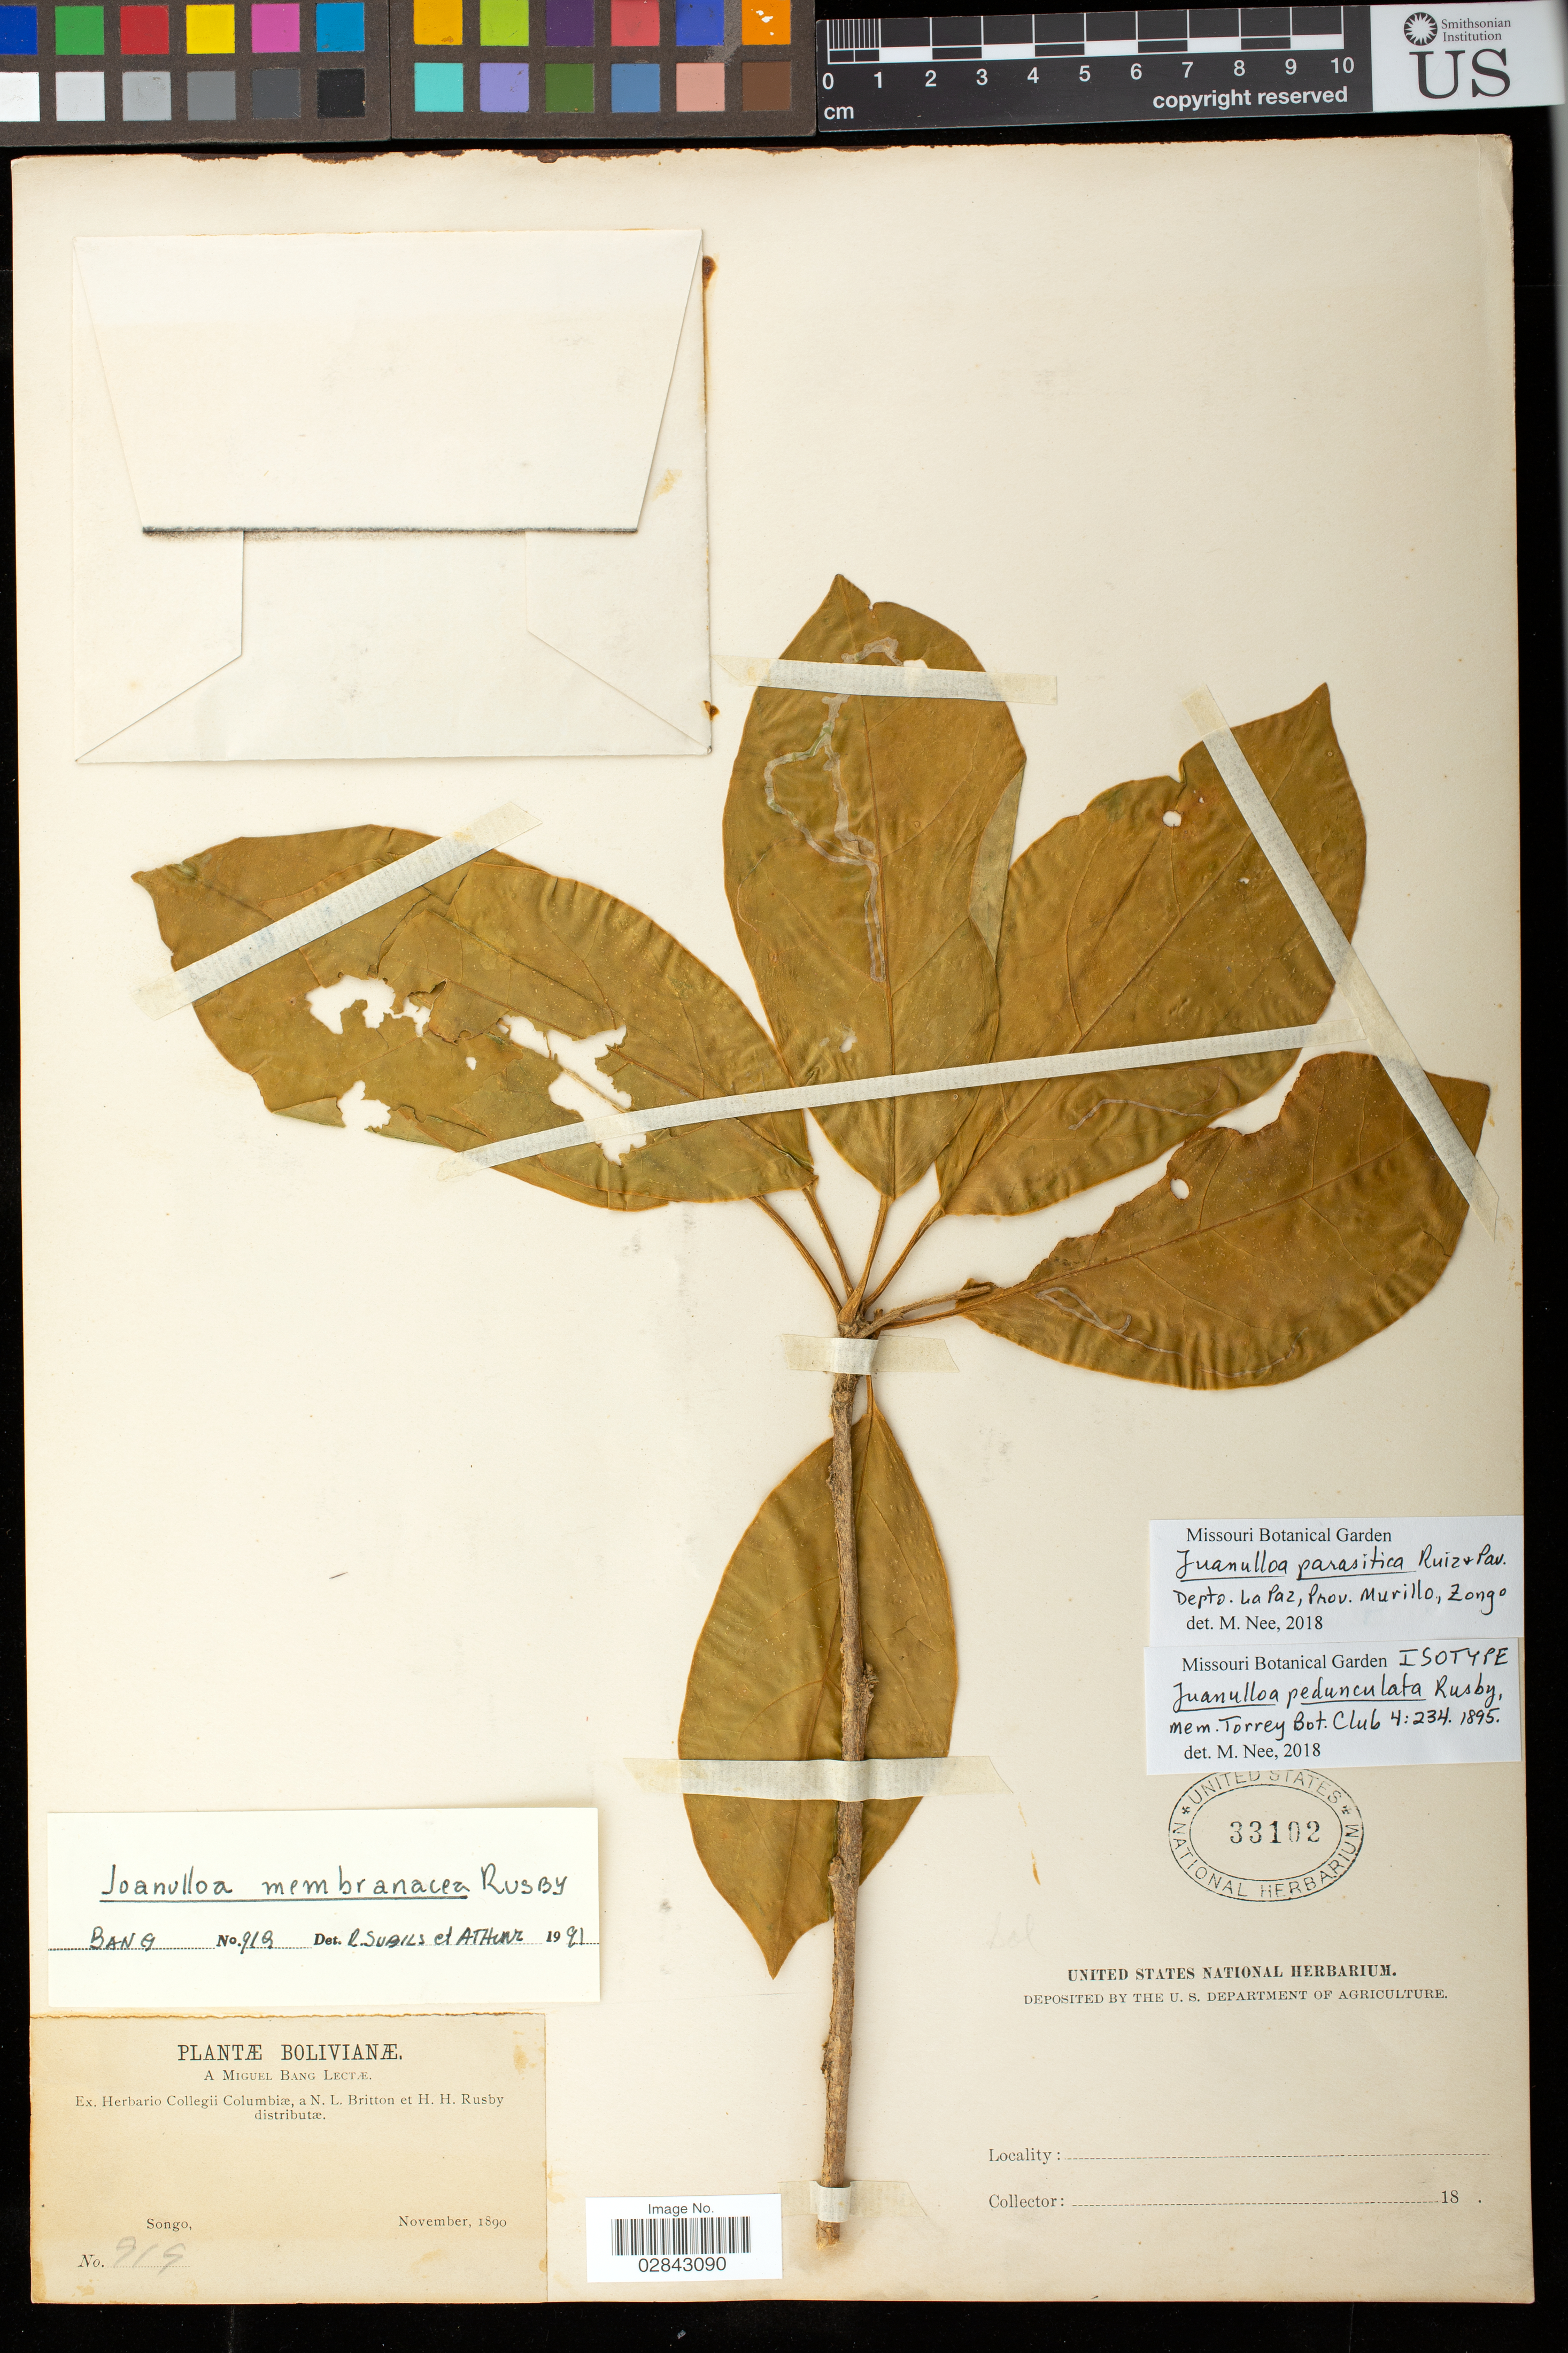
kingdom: Plantae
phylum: Tracheophyta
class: Magnoliopsida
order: Solanales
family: Solanaceae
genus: Juanulloa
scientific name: Juanulloa pedunculata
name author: Rusby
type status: Isotype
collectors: M. Bang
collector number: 919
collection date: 1890-11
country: Bolivia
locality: Songo.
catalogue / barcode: US 33102